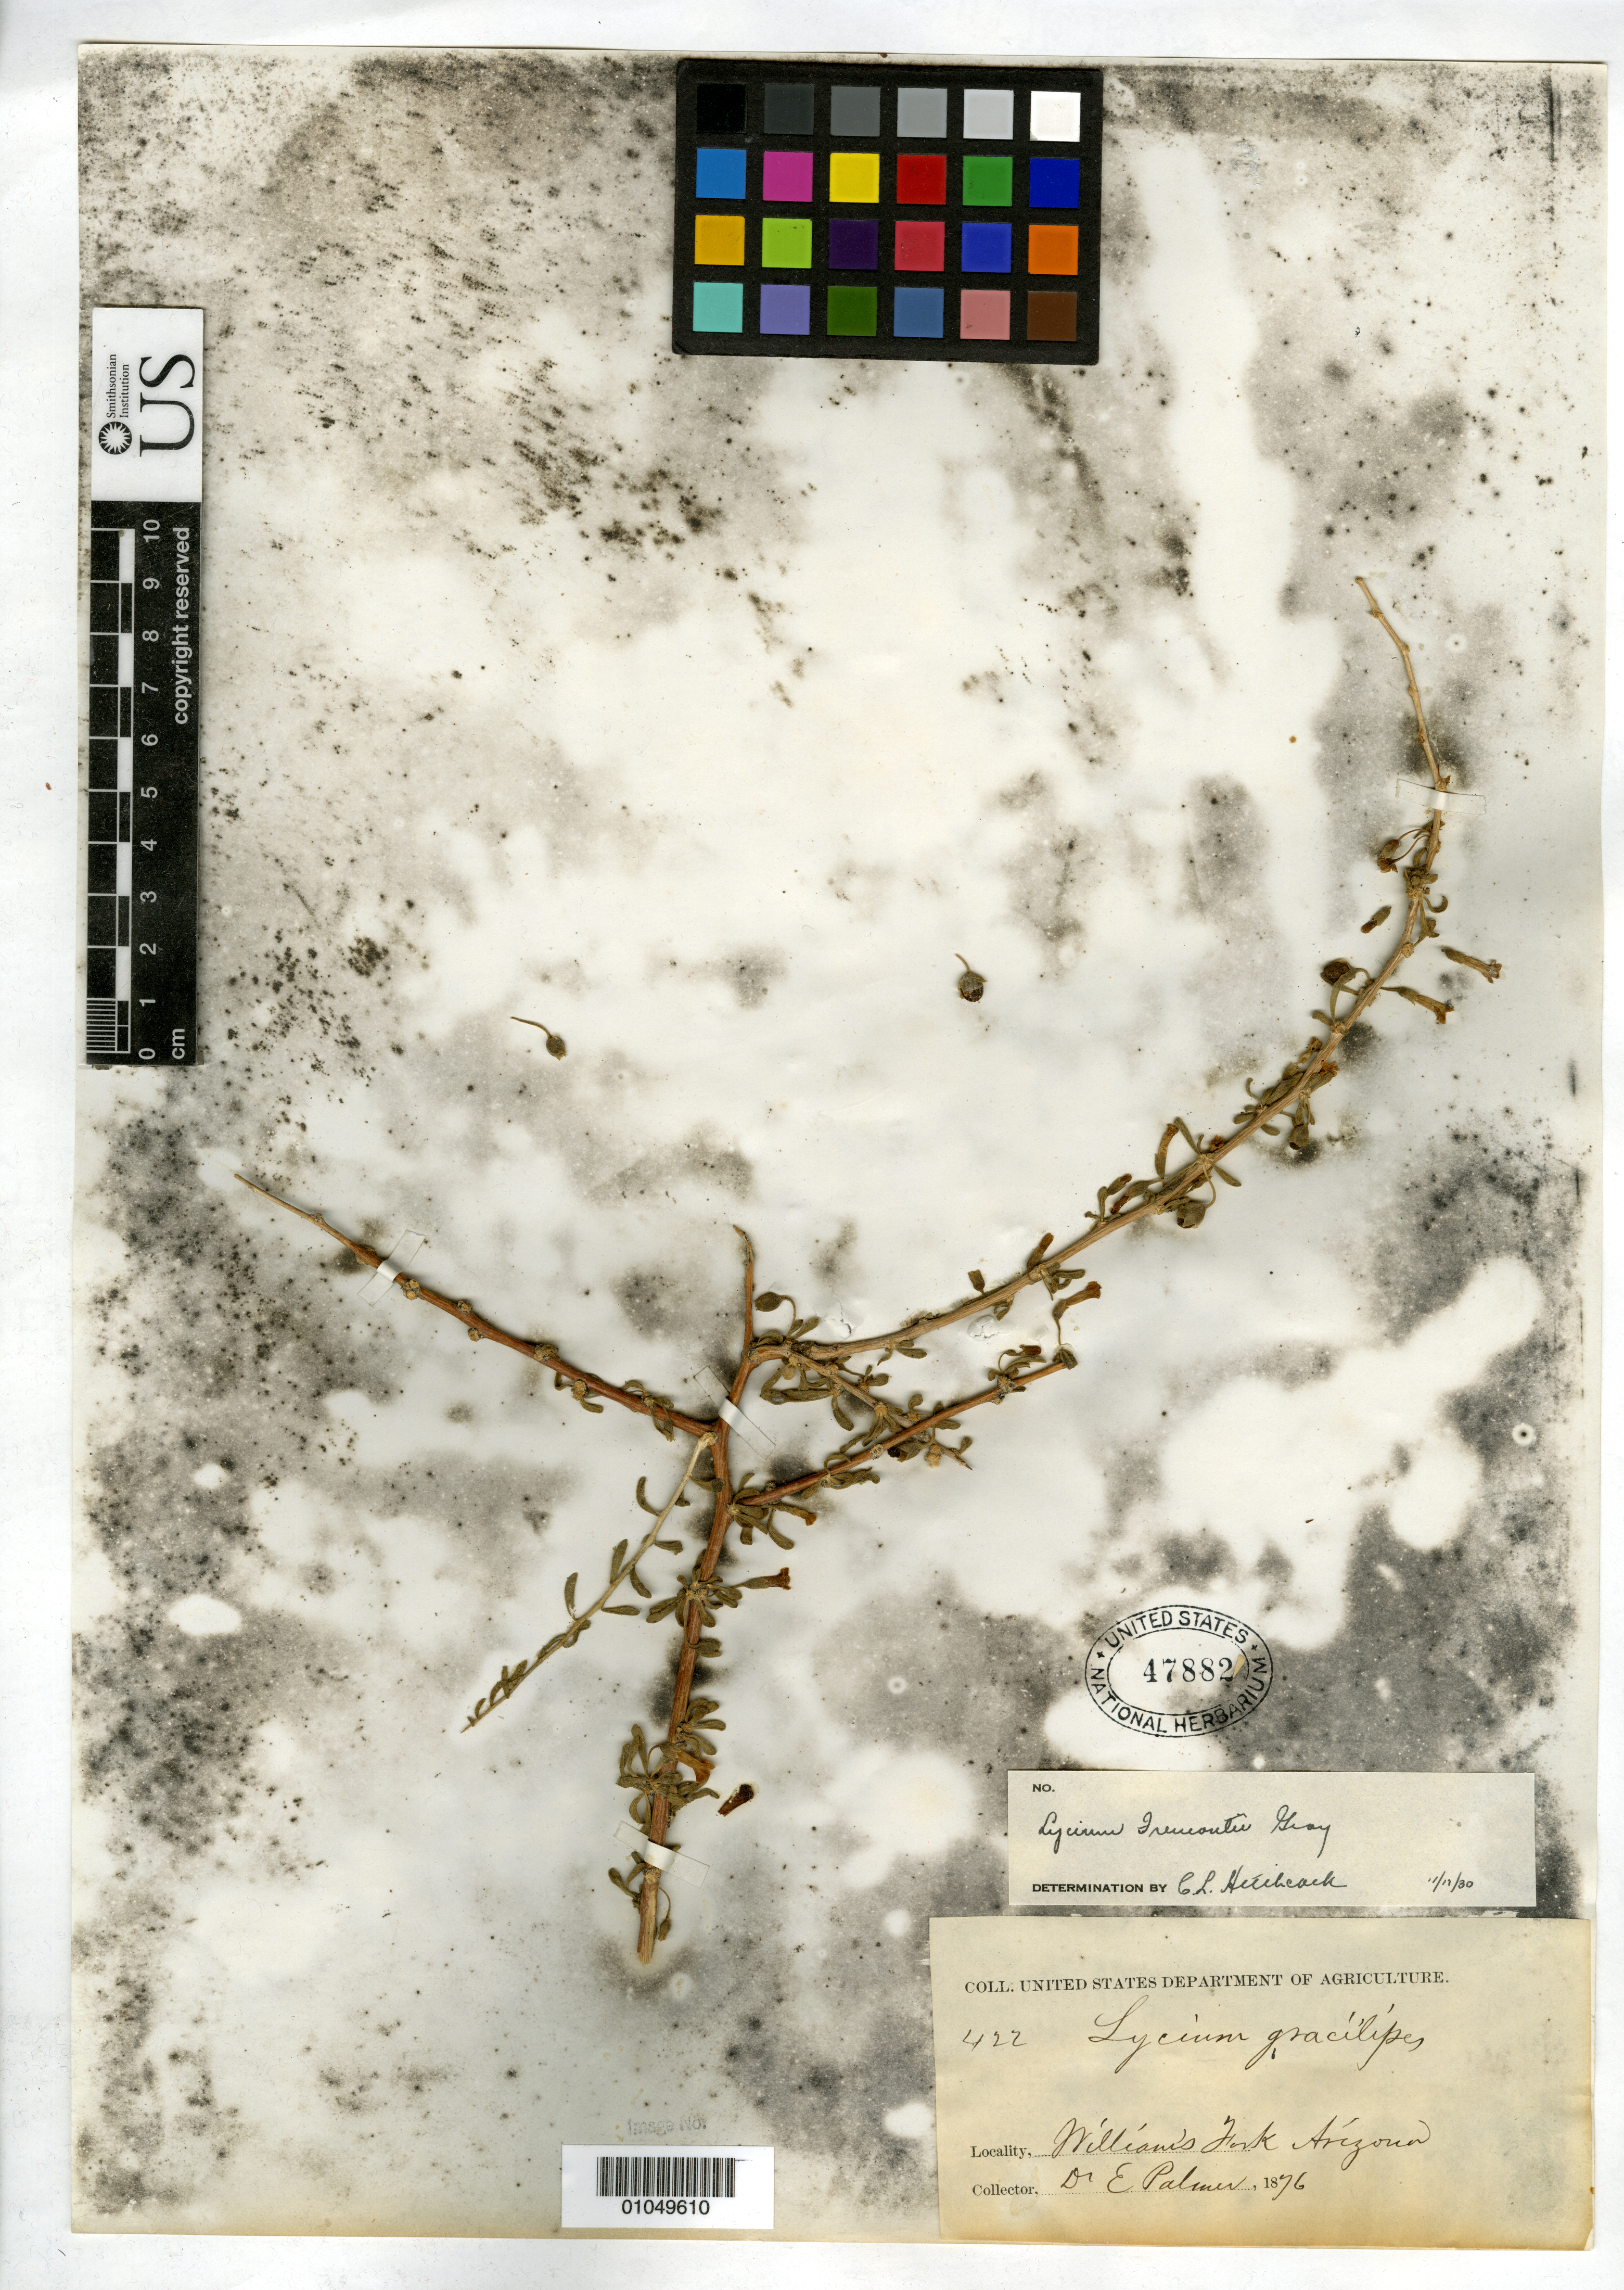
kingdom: Plantae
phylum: Tracheophyta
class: Magnoliopsida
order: Solanales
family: Solanaceae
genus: Lycium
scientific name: Lycium gracilipes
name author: A. Gray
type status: Syntype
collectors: E. Palmer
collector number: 422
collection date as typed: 1876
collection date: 1876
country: United States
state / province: Arizona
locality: William's Fork.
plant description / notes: Note: no collection number cited in protologue.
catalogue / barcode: US 47882